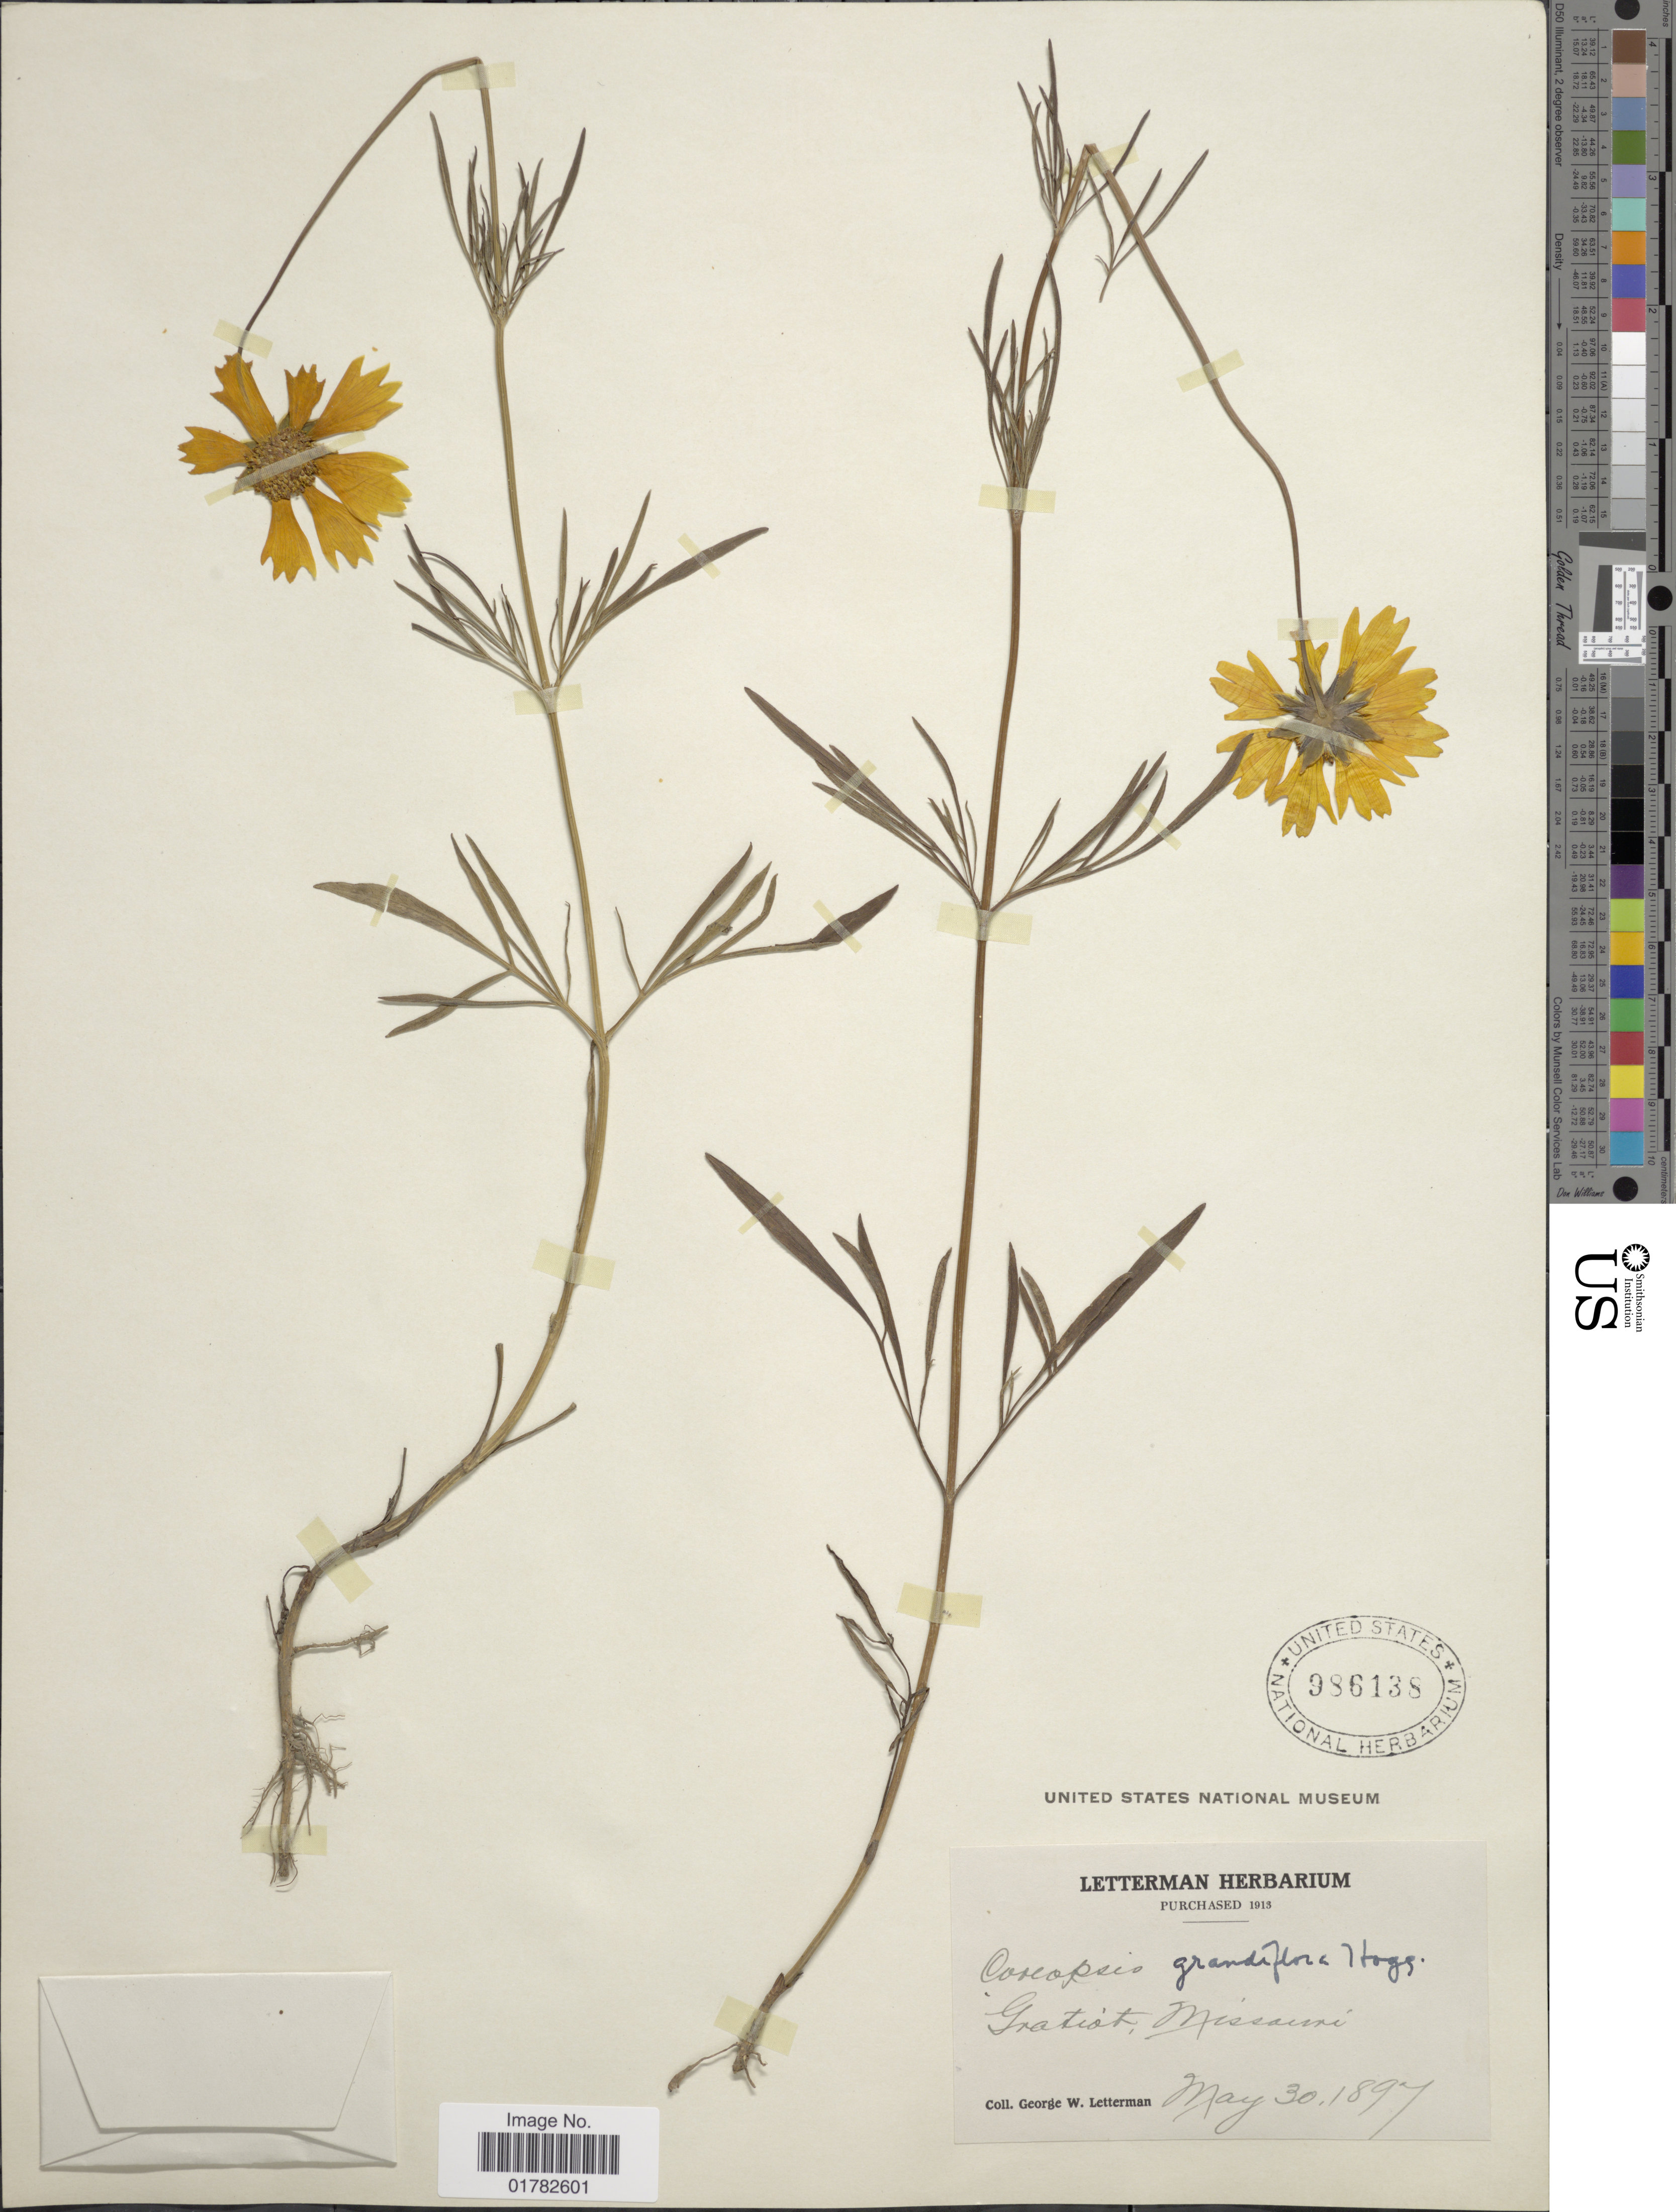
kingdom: Plantae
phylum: Tracheophyta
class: Magnoliopsida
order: Asterales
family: Asteraceae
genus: Coreopsis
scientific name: Coreopsis grandiflora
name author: Nutt.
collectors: G. W. Letterman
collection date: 1897-05-30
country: United States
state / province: Missouri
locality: Gratiot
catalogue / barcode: US 986138